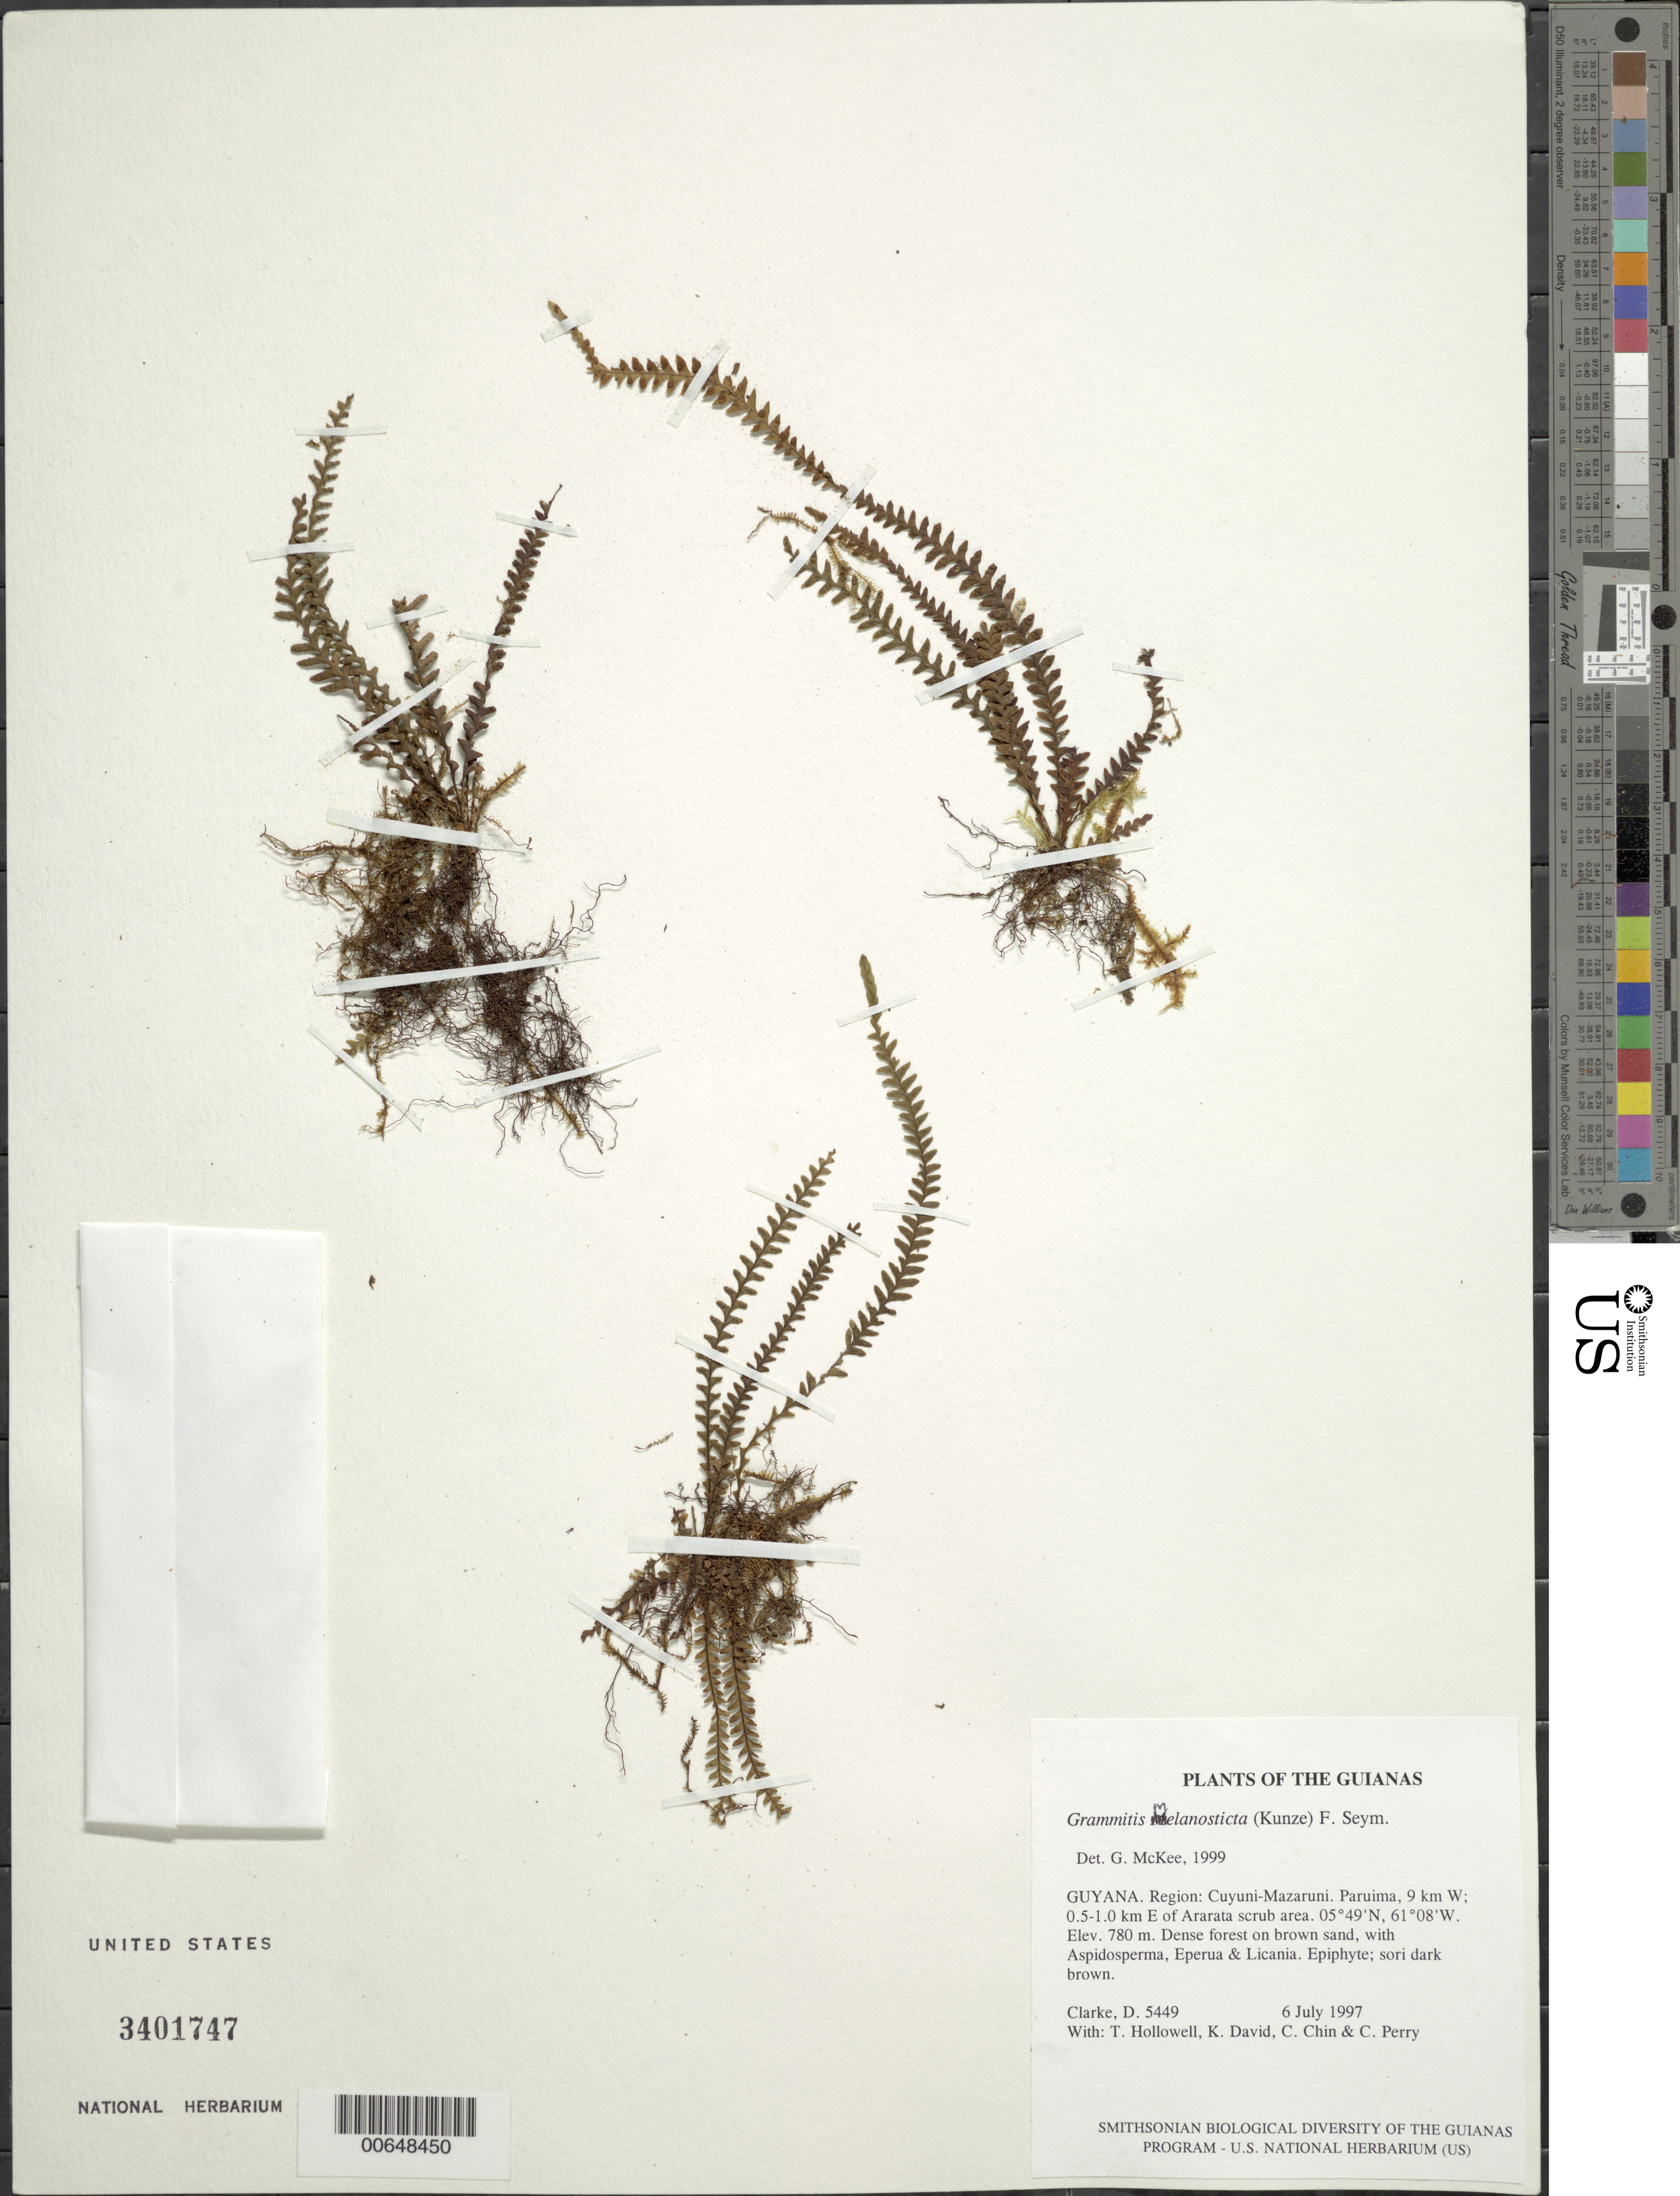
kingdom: Plantae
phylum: Tracheophyta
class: Polypodiopsida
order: Polypodiales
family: Polypodiaceae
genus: Melpomene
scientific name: Melpomene melanosticta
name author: (Kunze) A.R. Sm. & R.C. Moran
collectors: H. D. Clarke, T. Hollowell, K. David, C. Chin & C. Perry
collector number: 5449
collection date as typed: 6 July 1997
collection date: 1997-07-06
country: Guyana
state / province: Cuyuni-Mazaruni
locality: Paruima, 9 km W; 0.5-1.0 km E of Ararata scrub area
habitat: Dense forest on brown sand, with Aspidosperma, Eperua & Licania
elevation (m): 780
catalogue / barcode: US 3401747